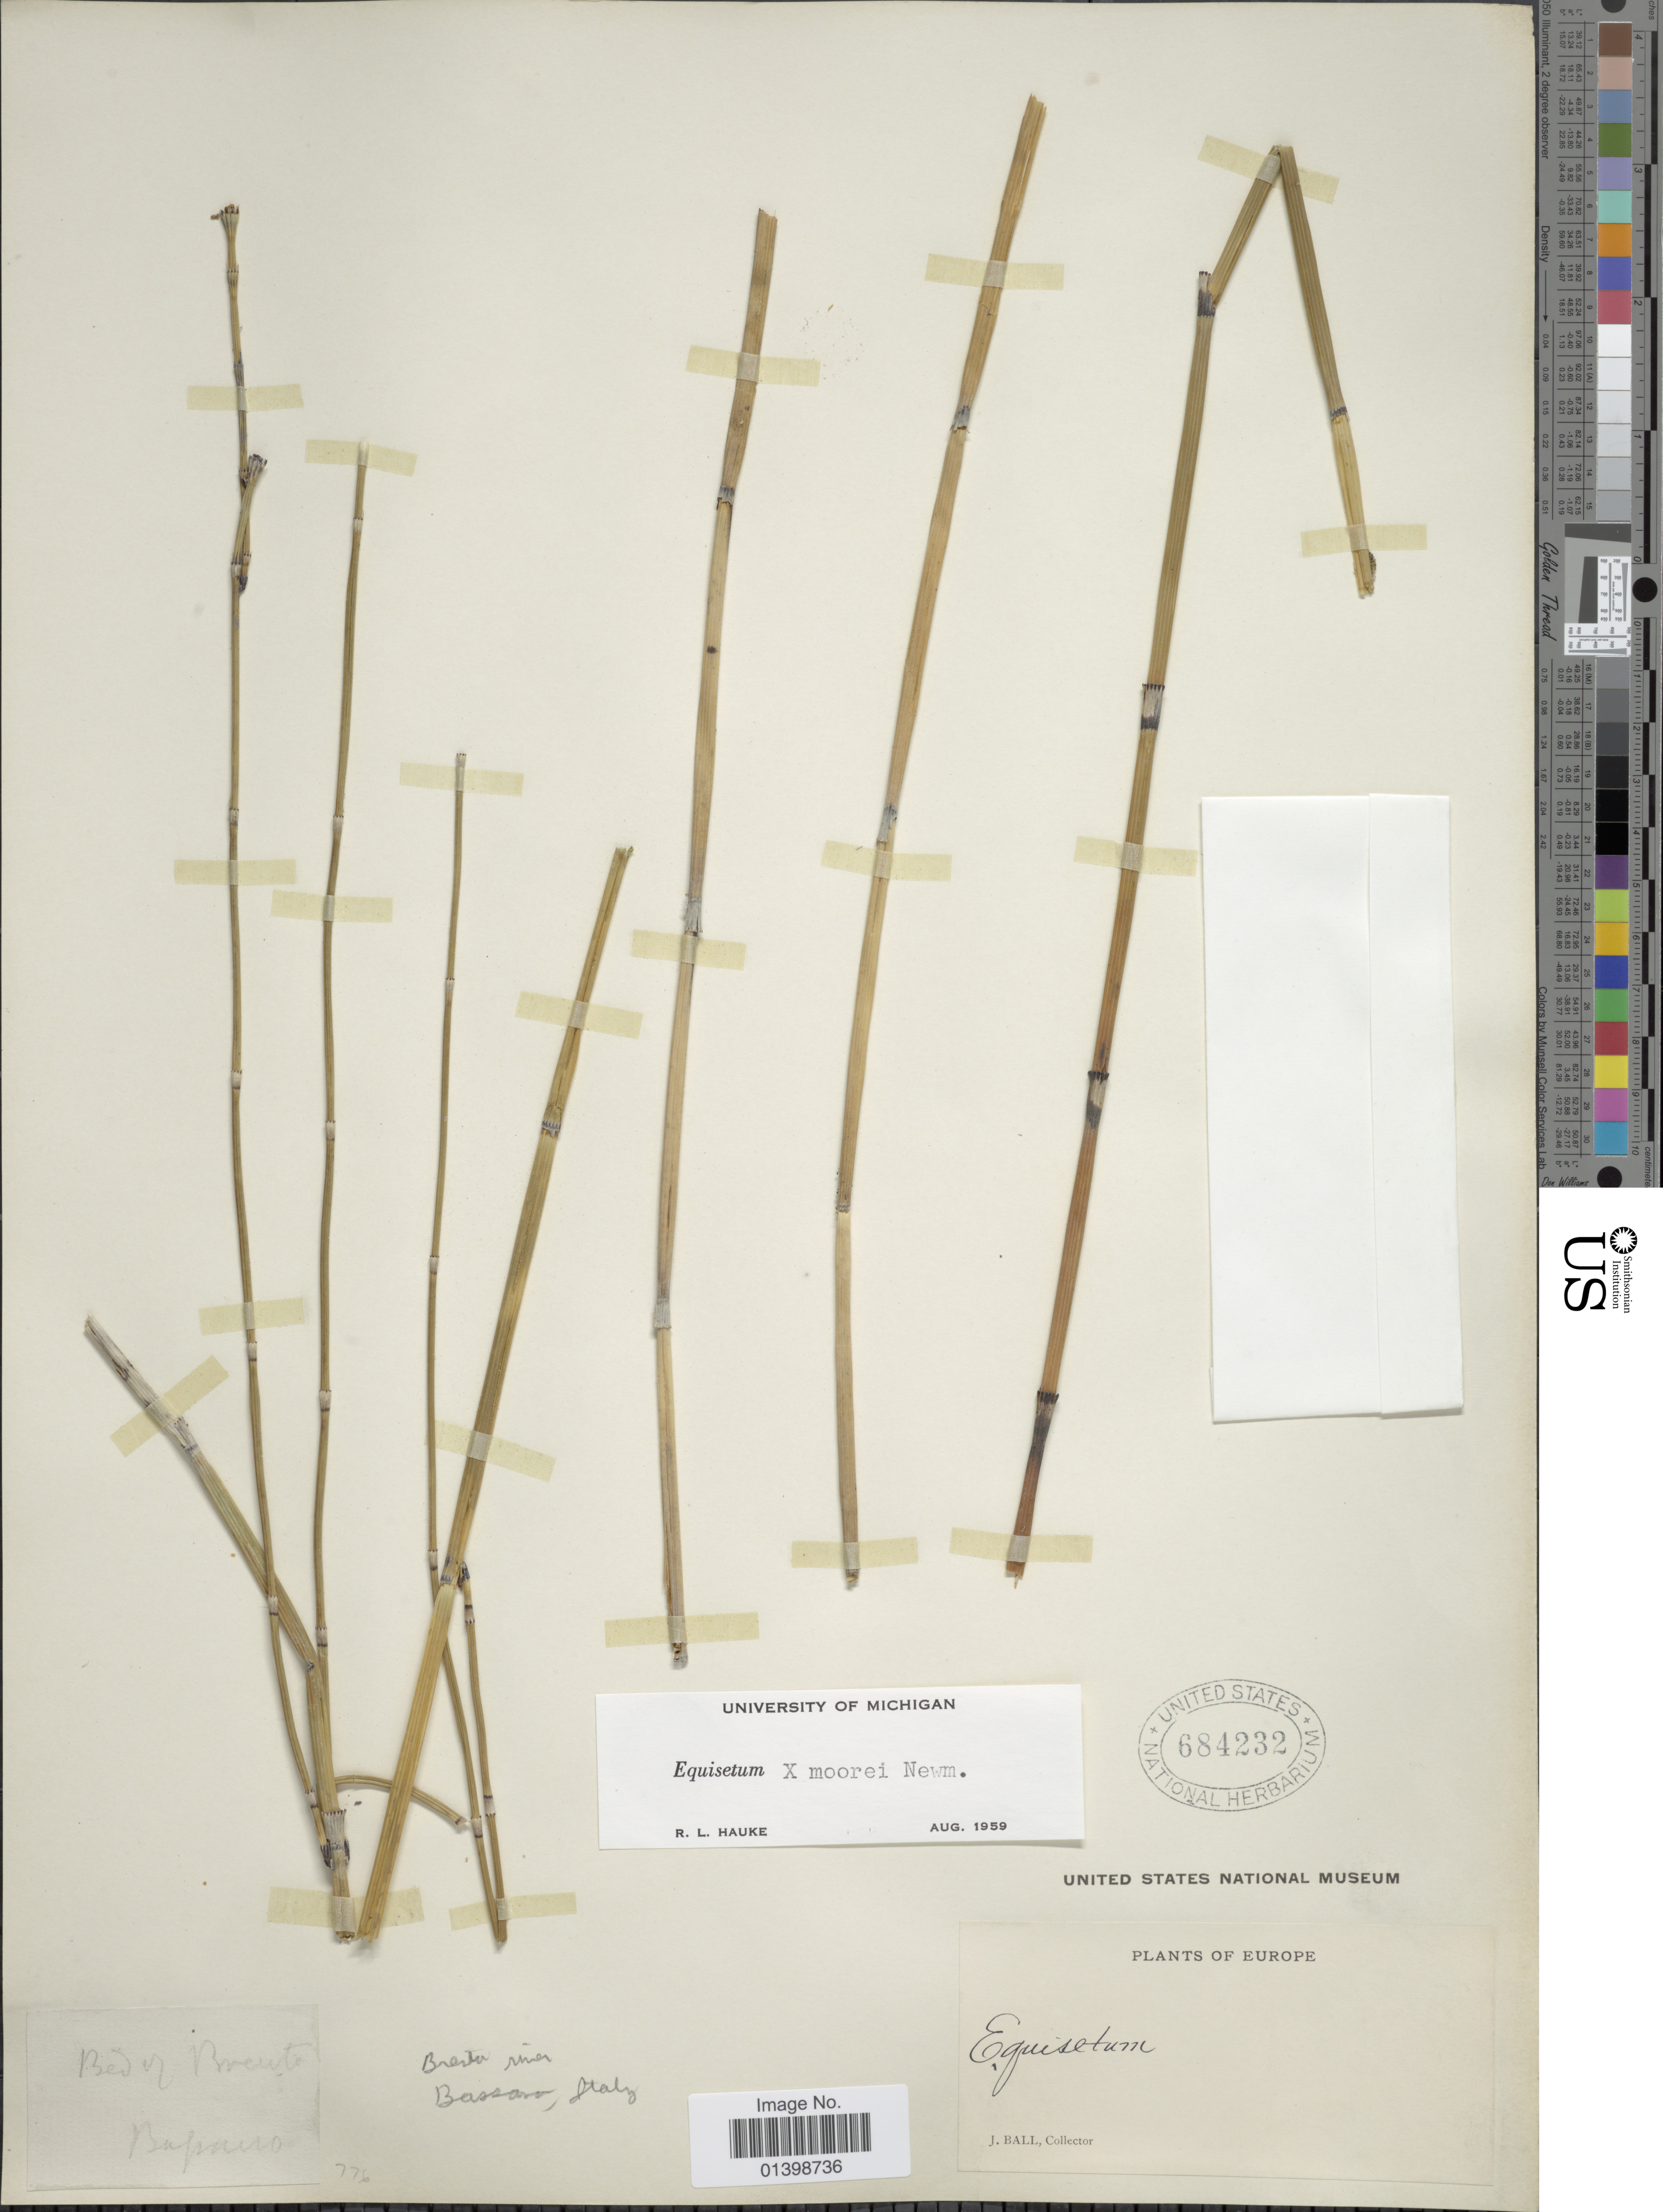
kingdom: Plantae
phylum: Tracheophyta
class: Polypodiopsida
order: Equisetales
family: Equisetaceae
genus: Equisetum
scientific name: Equisetum moorei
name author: Newman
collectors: J. Ball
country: Italy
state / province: Veneto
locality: Europe, bed of Brento. Bassano.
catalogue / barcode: US 684232